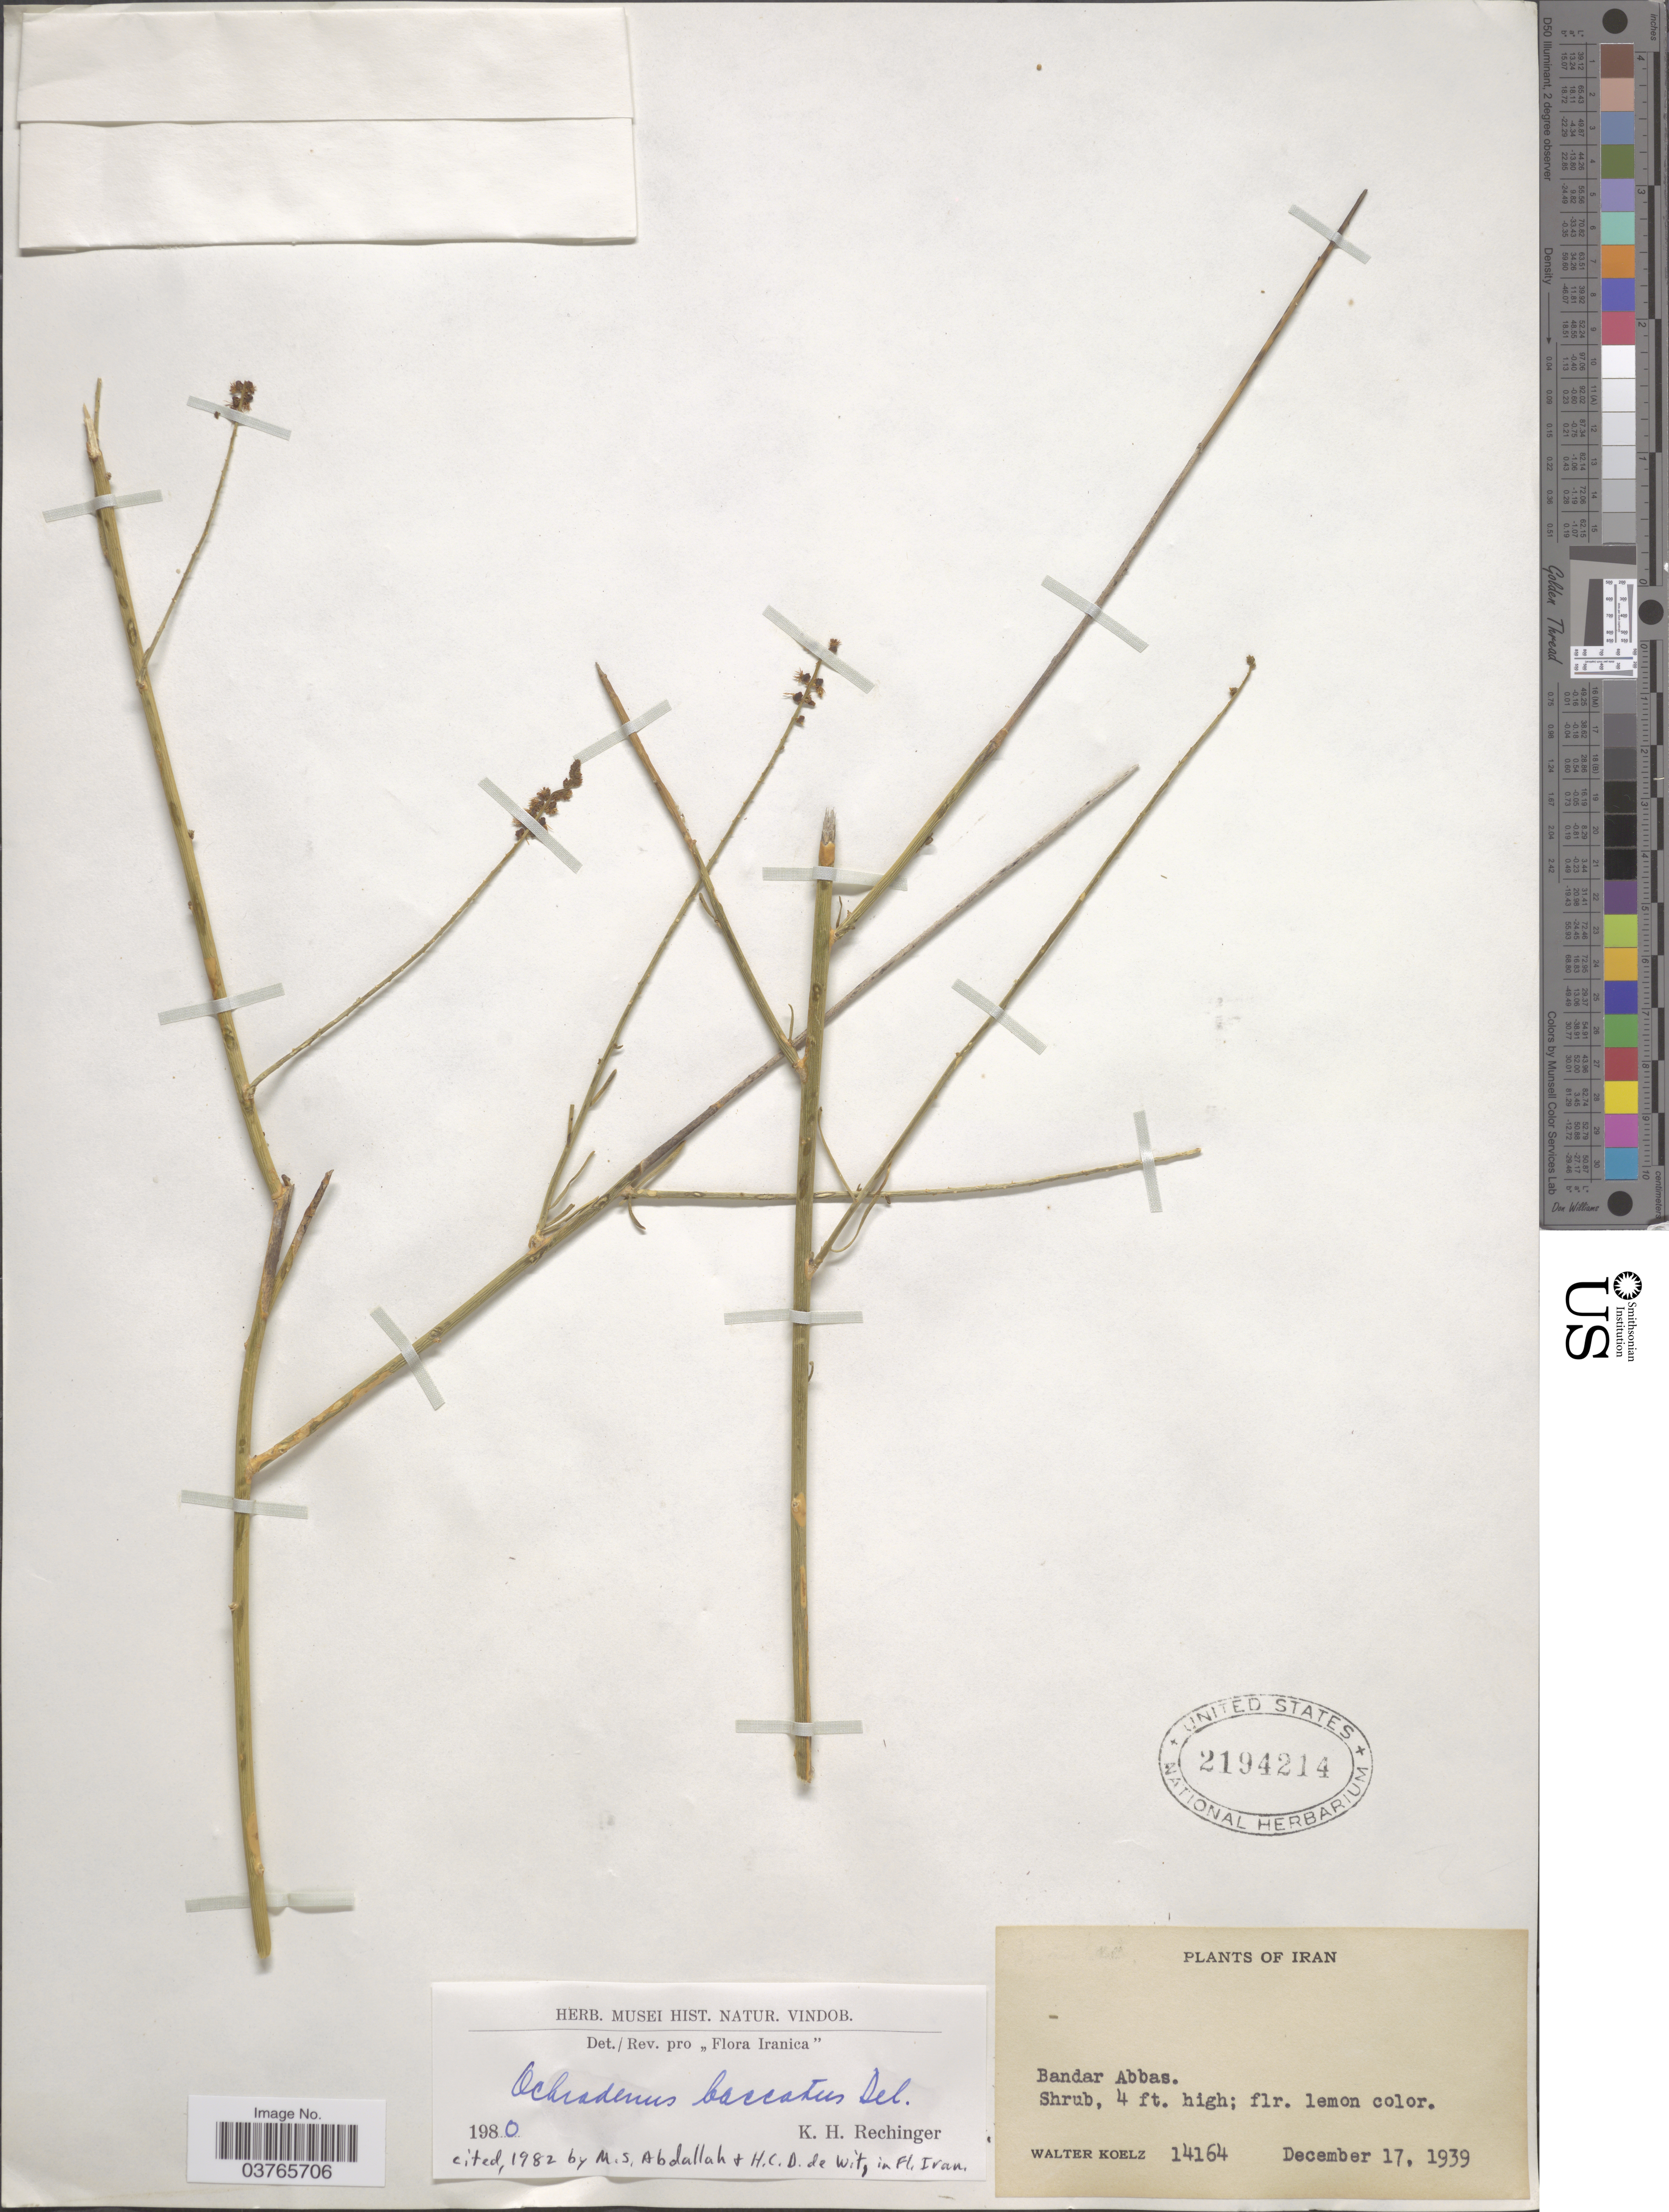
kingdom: Plantae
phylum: Tracheophyta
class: Magnoliopsida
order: Brassicales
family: Resedaceae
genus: Ochradenus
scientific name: Ochradenus baccatus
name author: Delile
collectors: W. N. Koelz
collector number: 14164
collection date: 1939-12-17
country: Iran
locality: Bandar Abbas.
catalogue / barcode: US 2194214